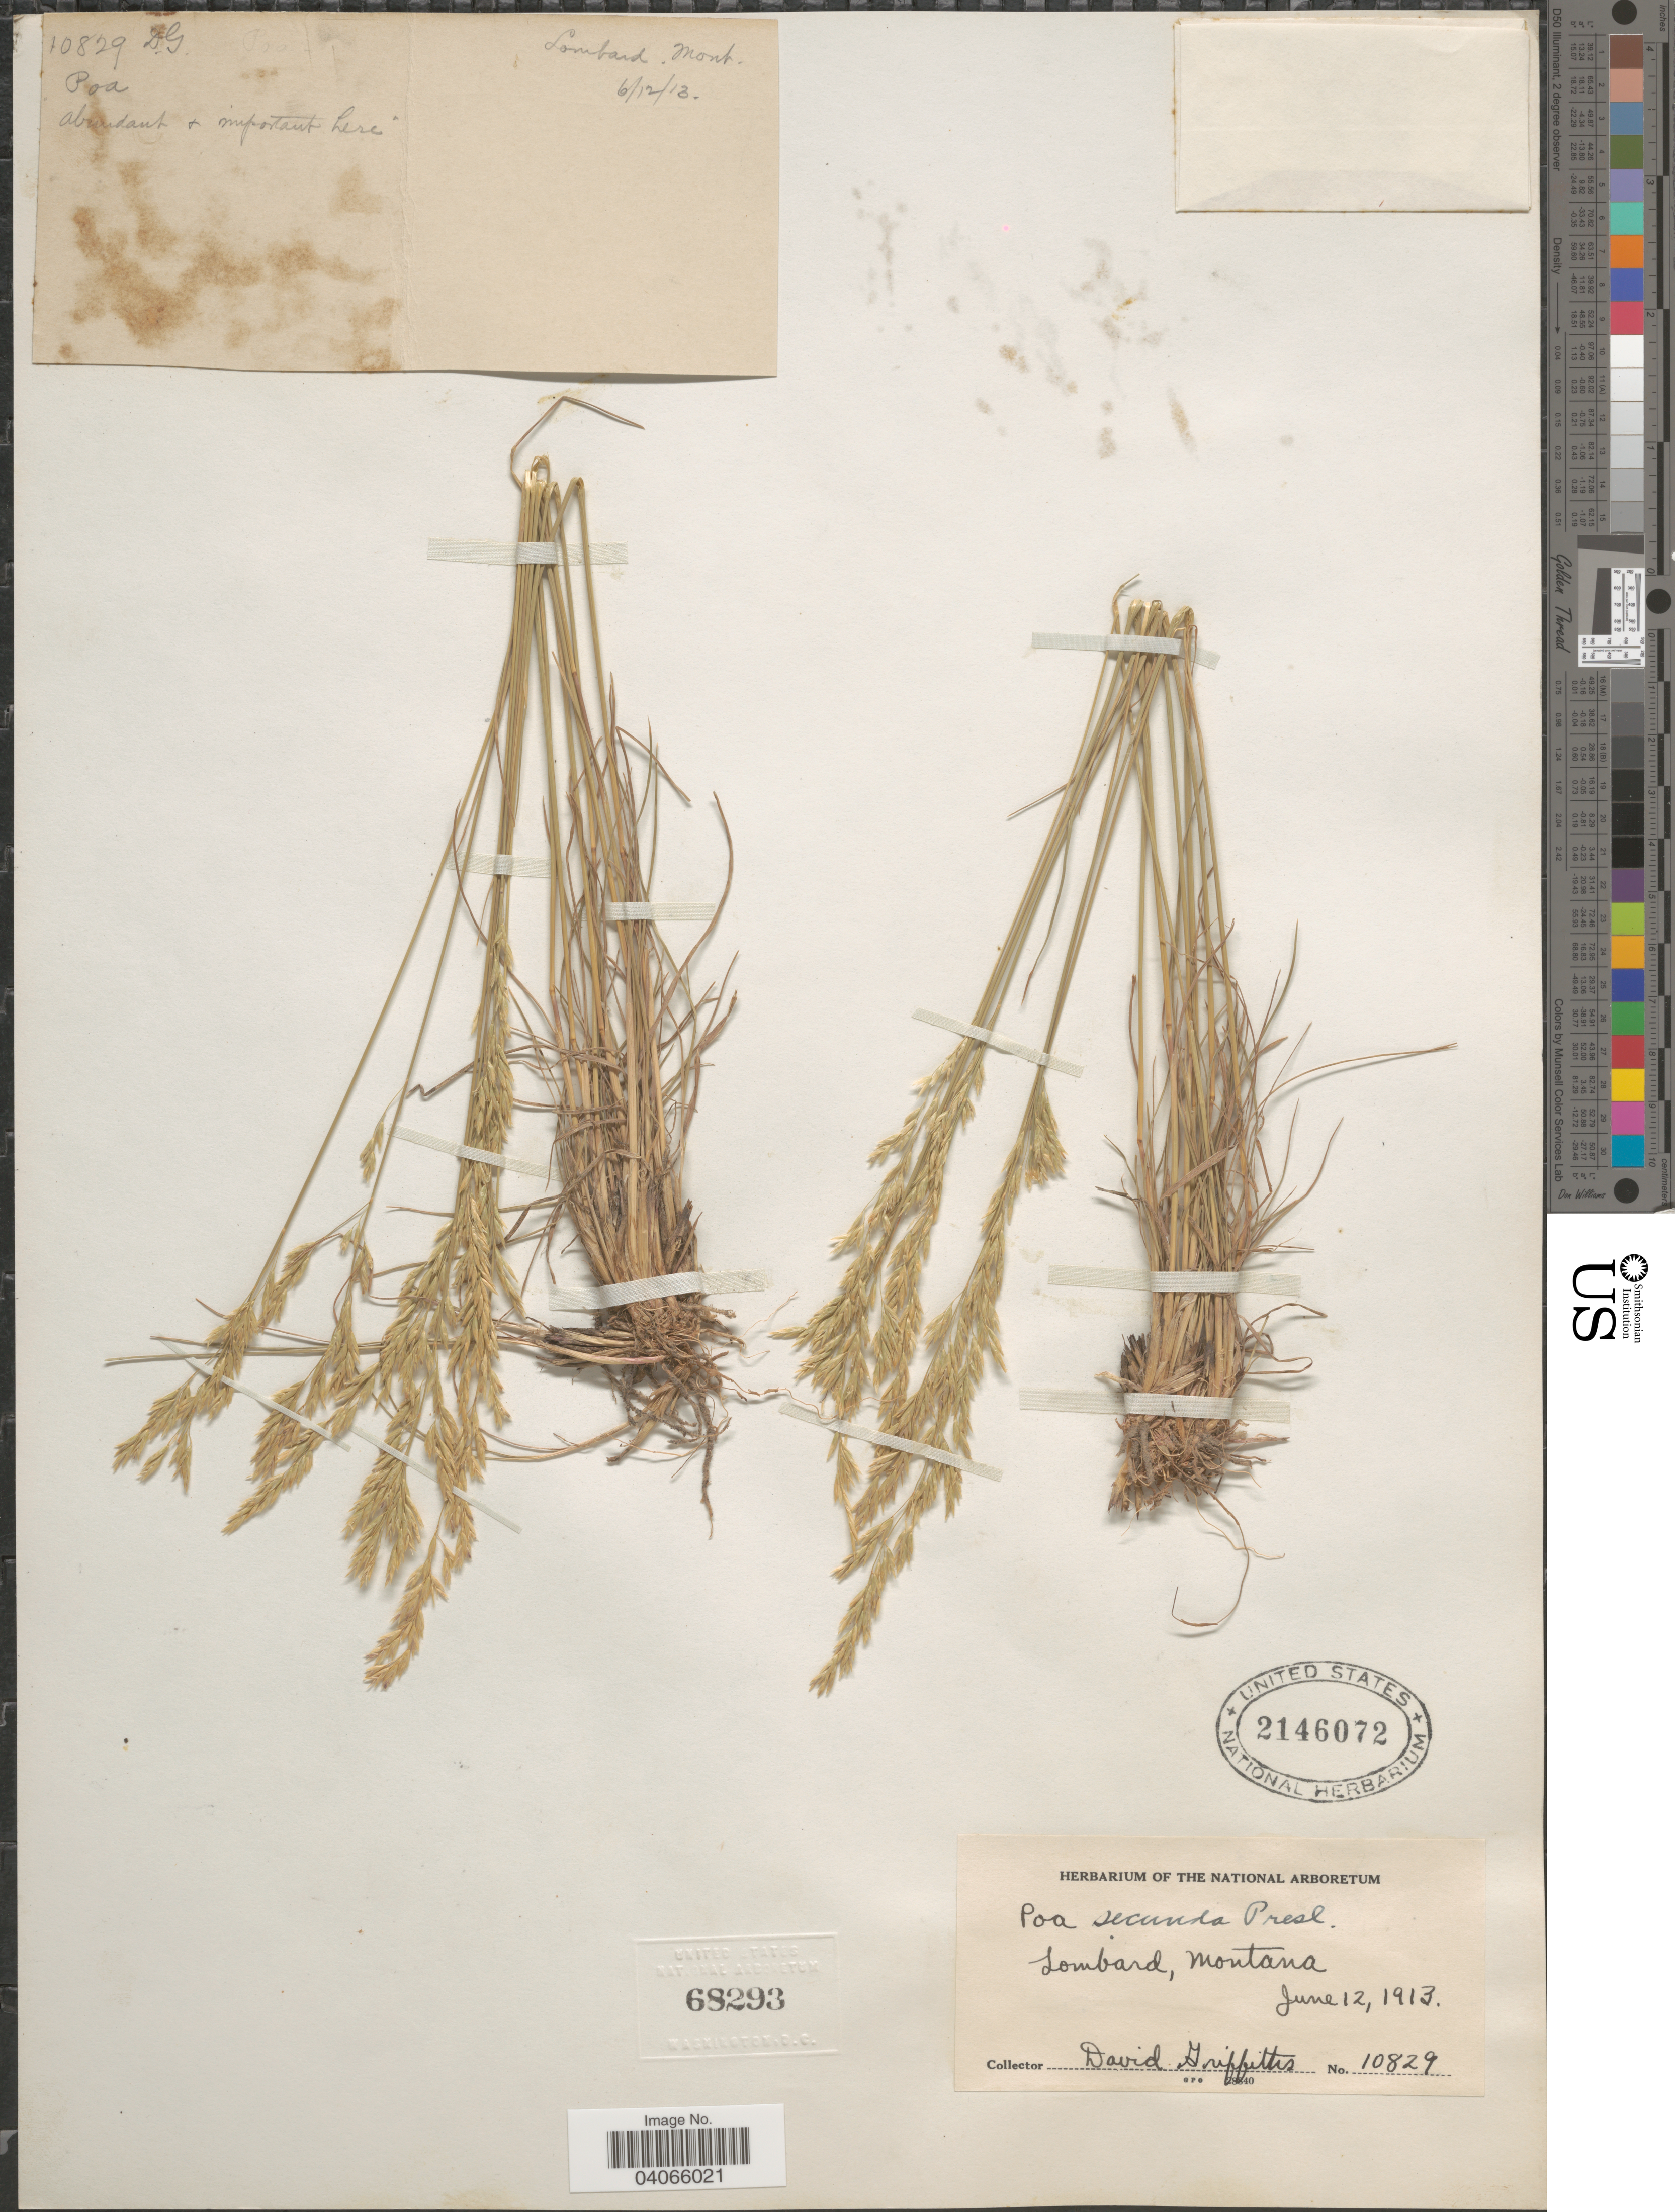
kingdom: Plantae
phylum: Tracheophyta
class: Liliopsida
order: Poales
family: Poaceae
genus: Poa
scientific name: Poa secunda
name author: J. Presl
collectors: D. Griffiths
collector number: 10829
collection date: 1913-06-12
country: United States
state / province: Montana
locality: Lombard.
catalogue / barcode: US 2146072